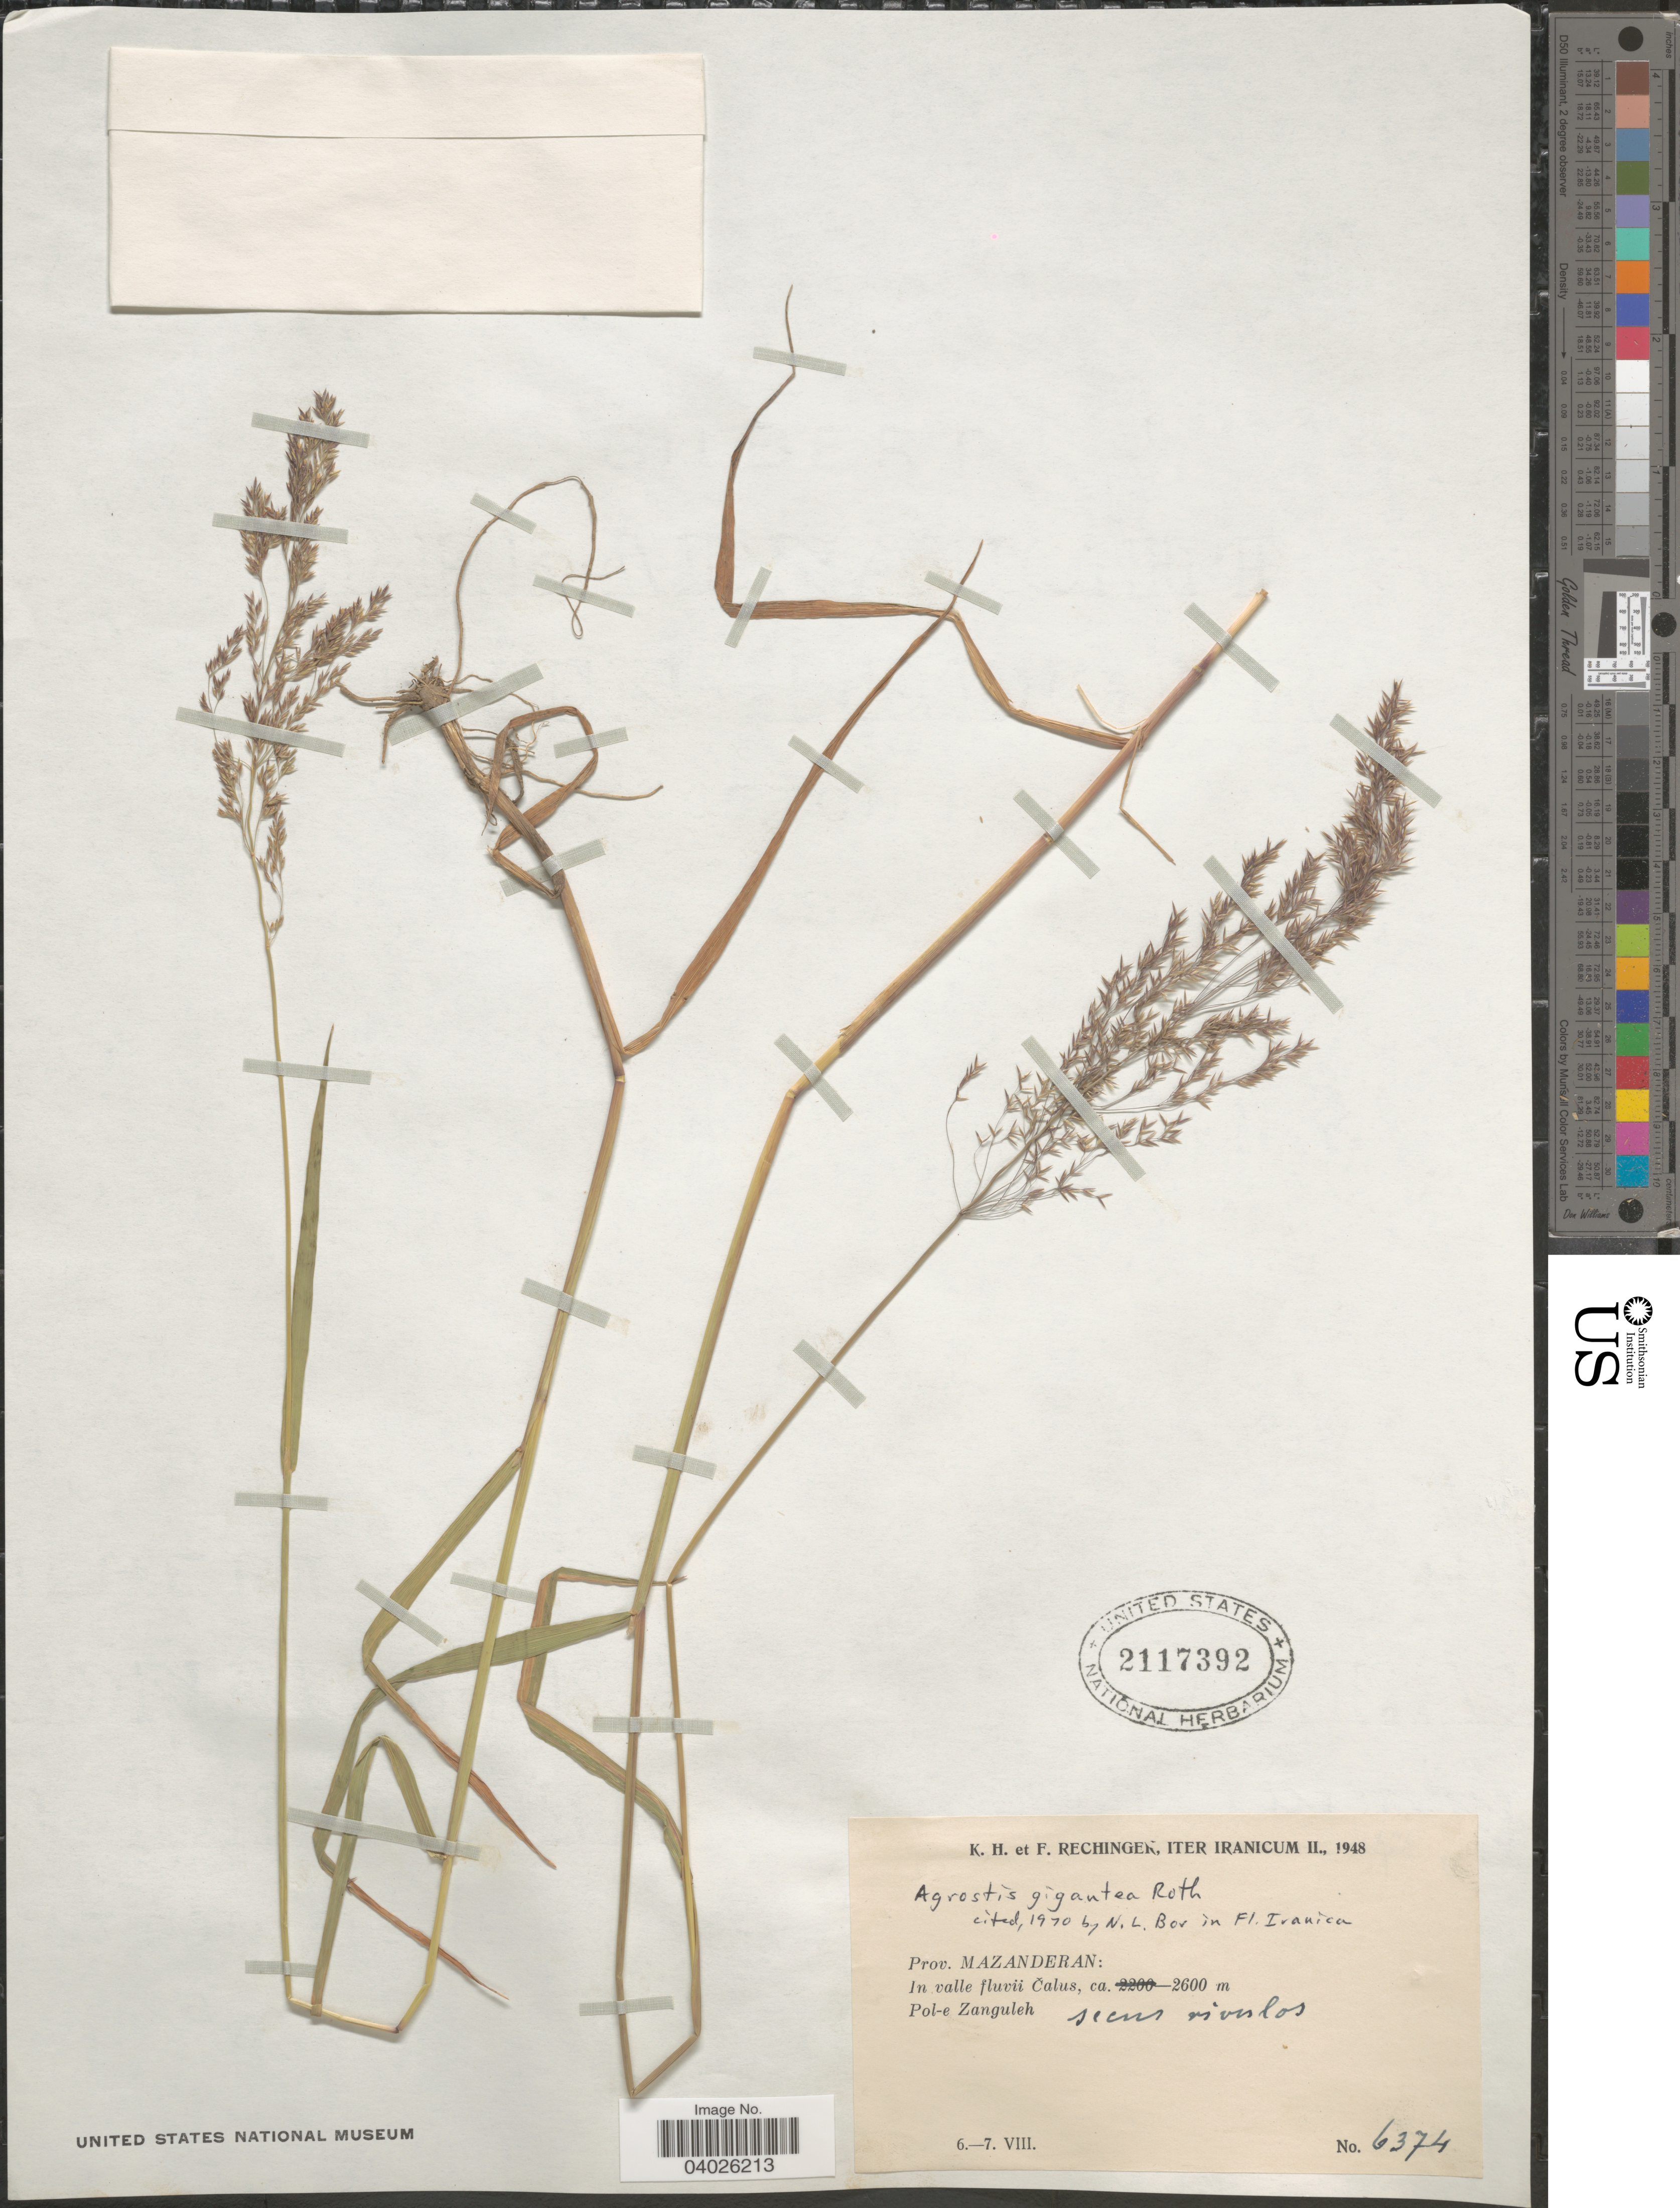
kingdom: Plantae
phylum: Tracheophyta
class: Liliopsida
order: Poales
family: Poaceae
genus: Agrostis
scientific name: Agrostis gigantea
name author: Roth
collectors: K. H. Rechinger & F. Rechinger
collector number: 6374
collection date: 1948-08-06/1948-08-07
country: Iran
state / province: Mazandaran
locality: Iter Iranicum II. Prov. Mazanderan: In valle fluvii Čalus. Pol-e Zanguleh. Sicus rivulos.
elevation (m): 2600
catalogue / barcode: US 2117392